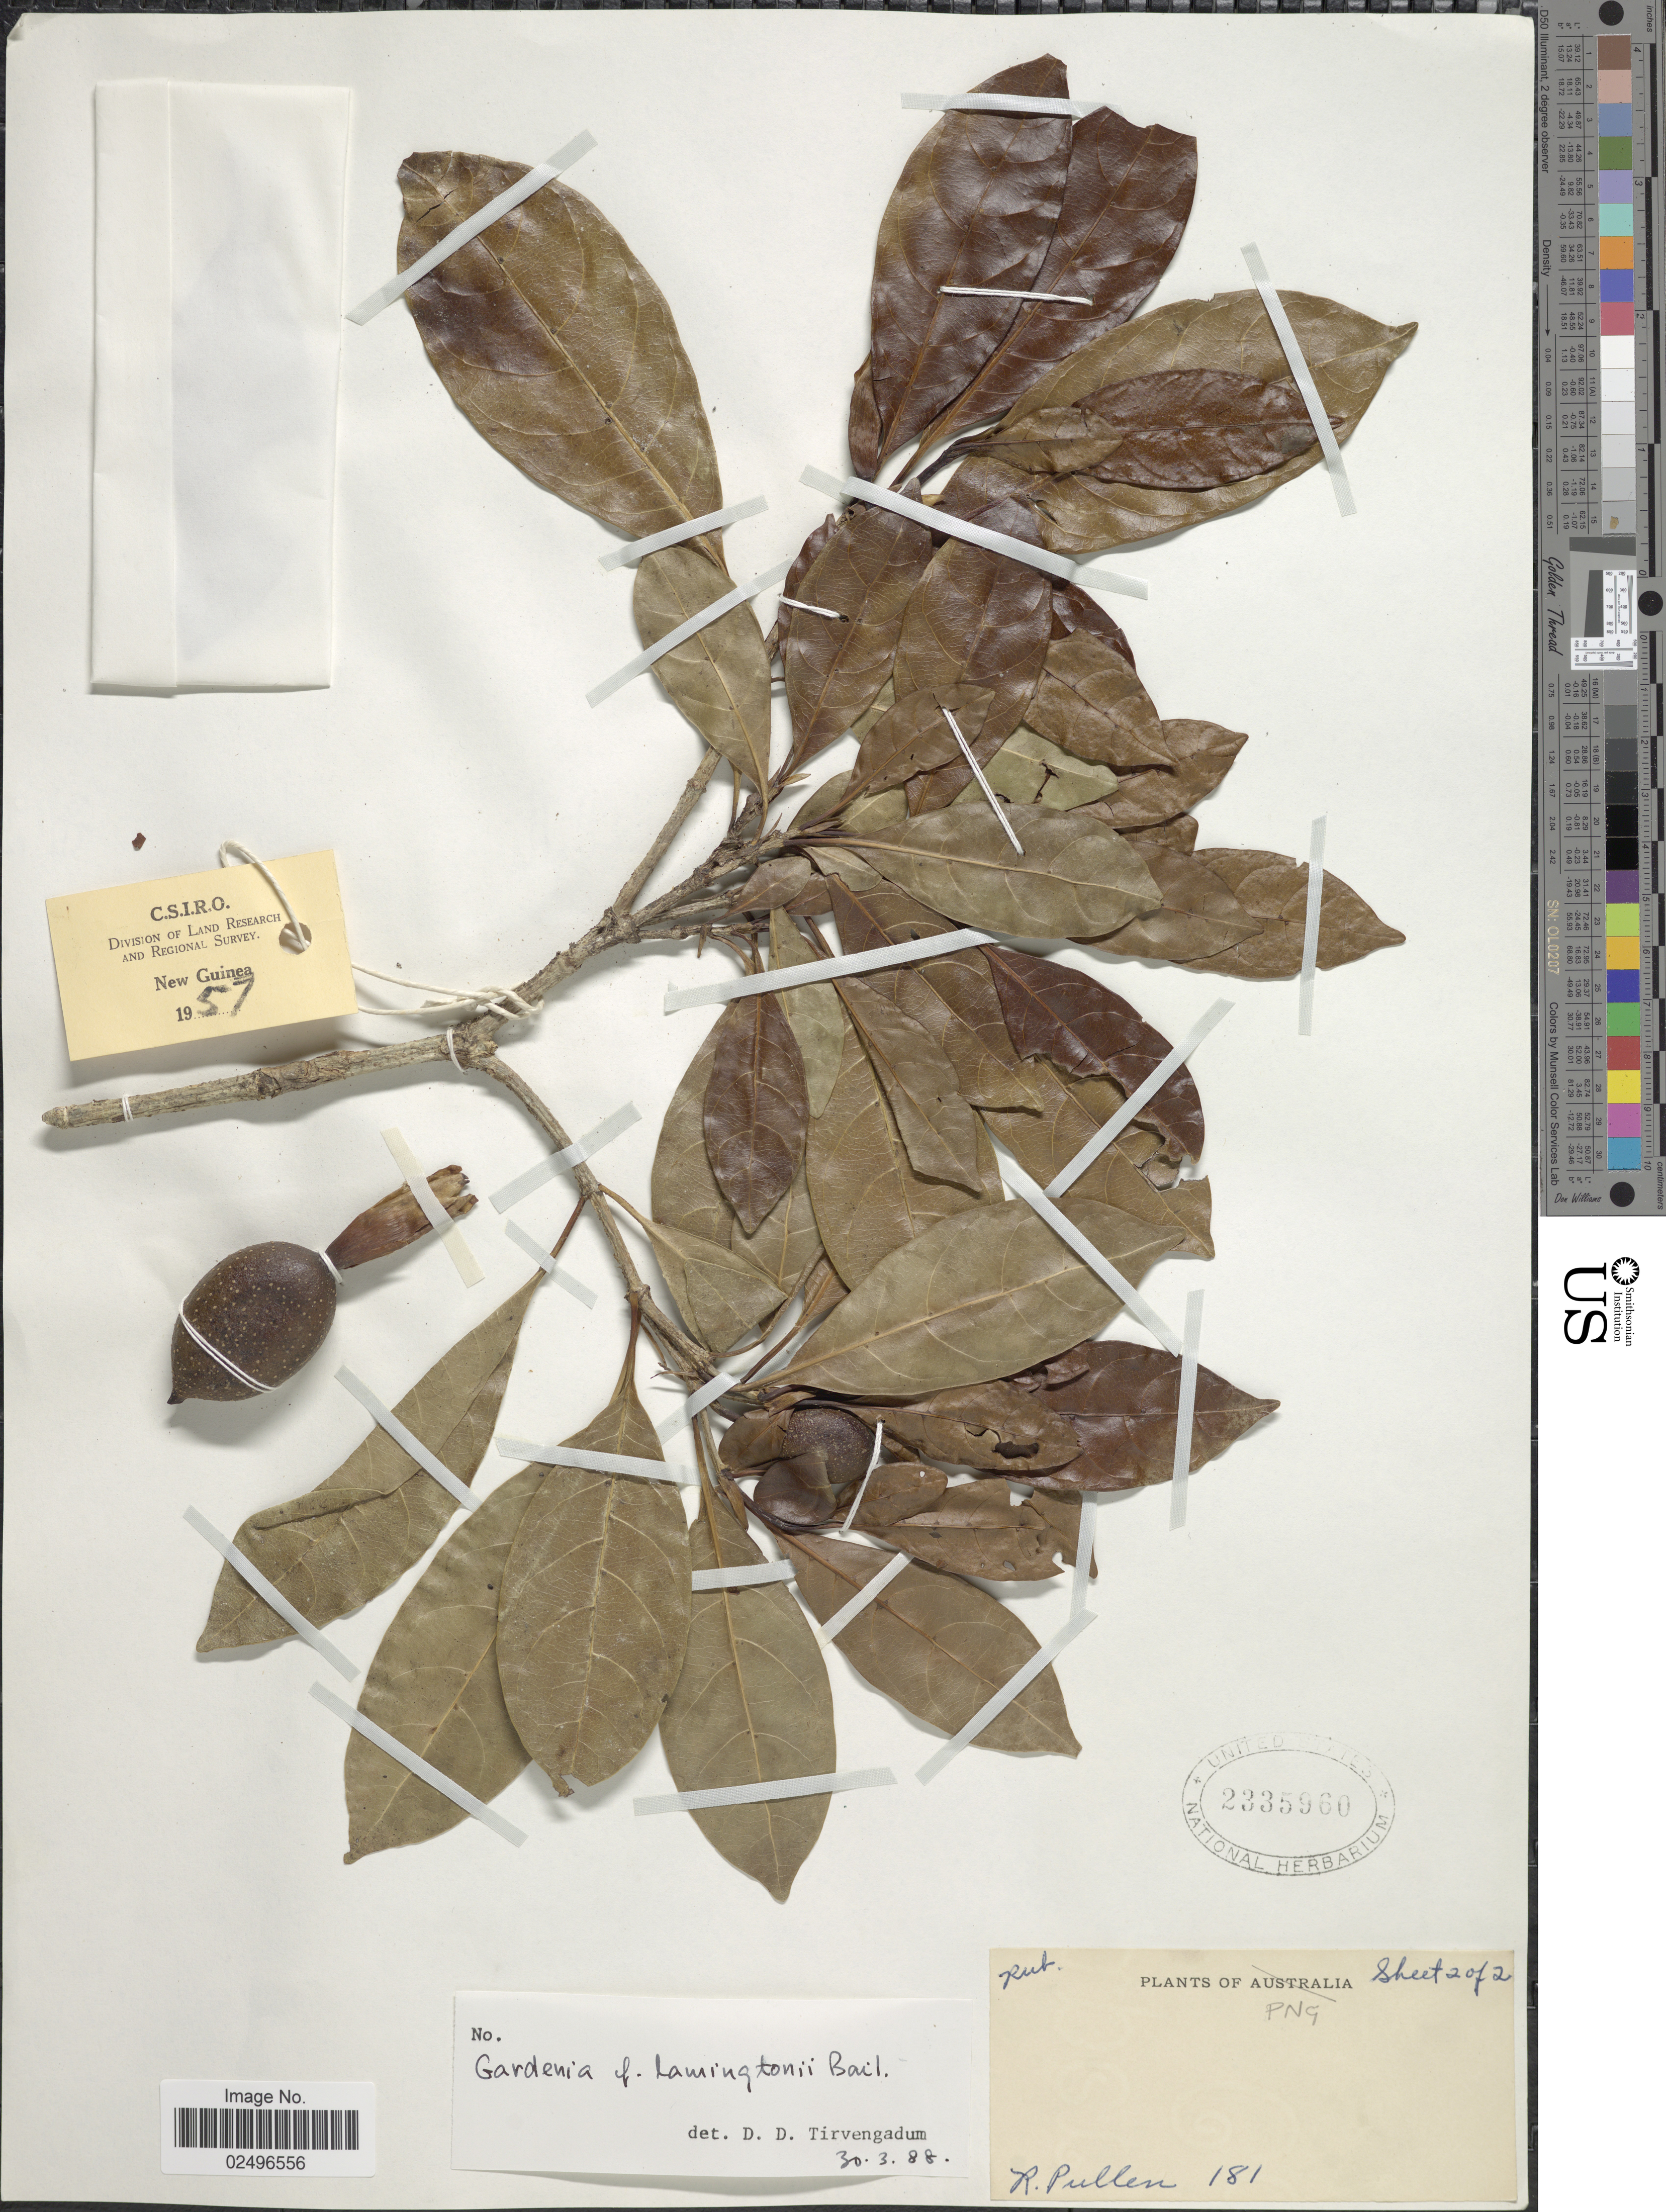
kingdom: Plantae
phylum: Tracheophyta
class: Magnoliopsida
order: Gentianales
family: Rubiaceae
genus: Gardenia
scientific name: Gardenia lamingtonii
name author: F.M. Bailey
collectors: R. Pullen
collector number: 181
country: Papua New Guinea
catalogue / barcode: US 2335960